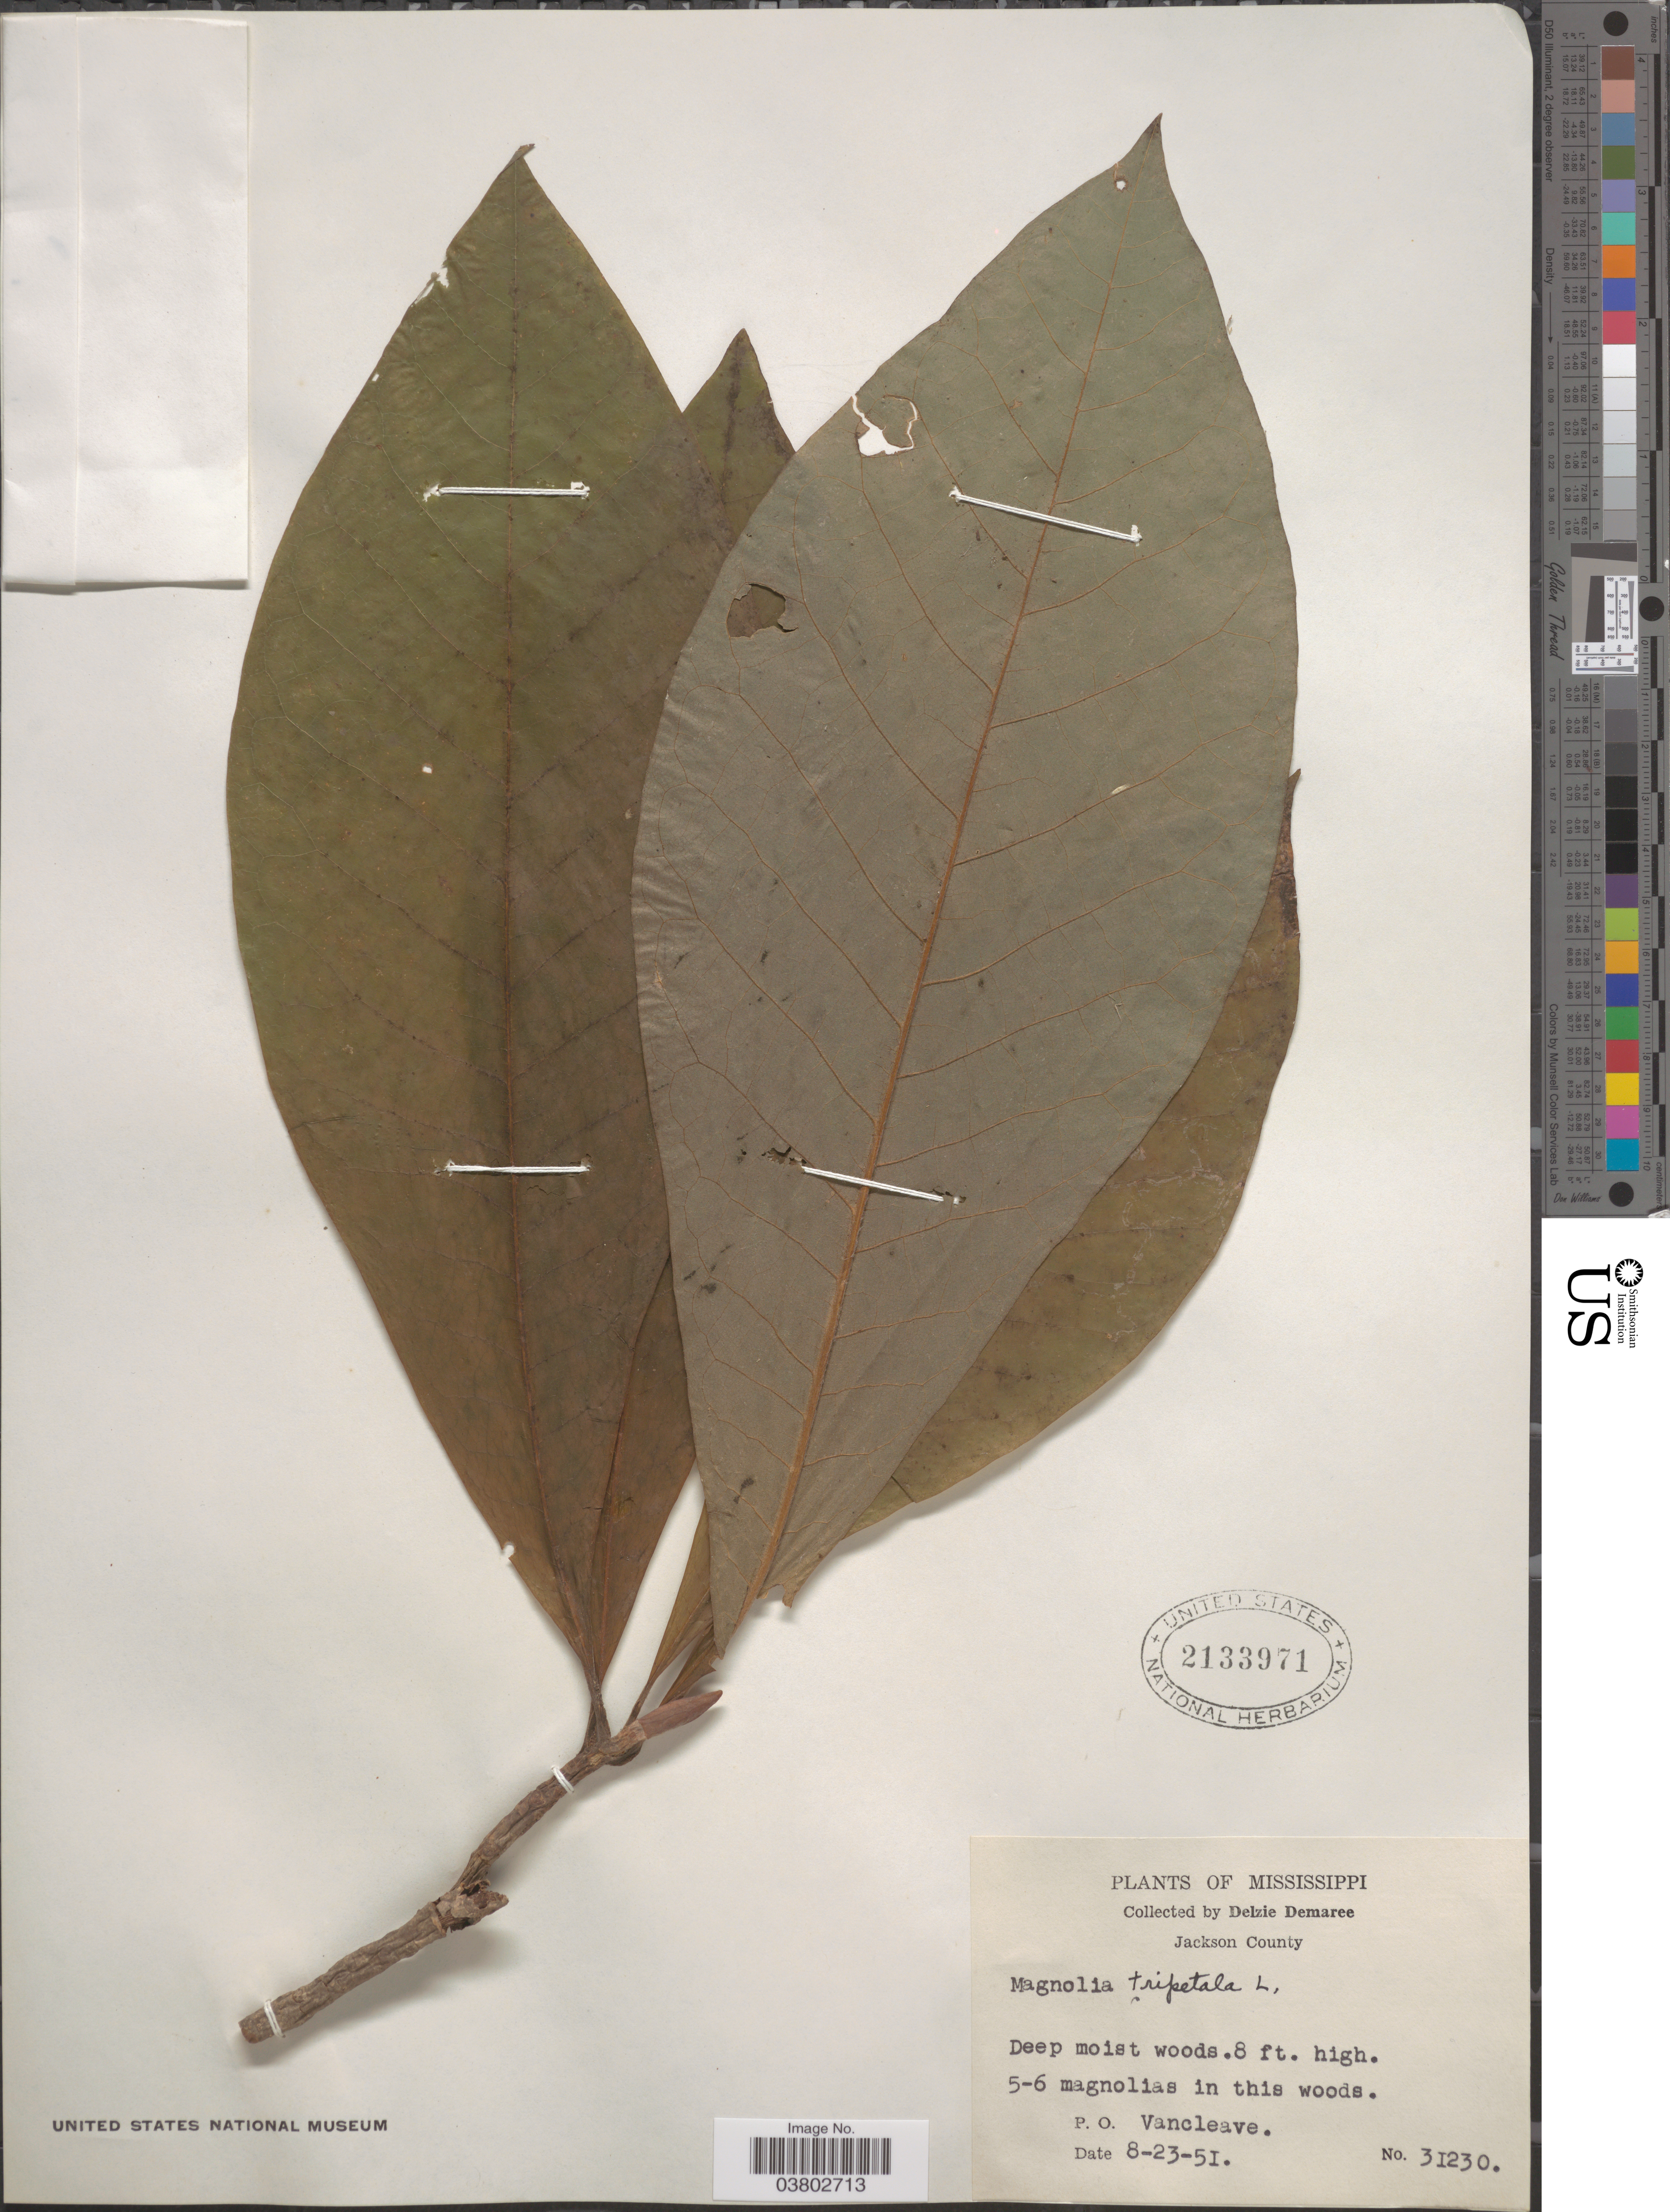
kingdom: Plantae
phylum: Tracheophyta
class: Magnoliopsida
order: Magnoliales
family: Magnoliaceae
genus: Magnolia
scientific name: Magnolia tripetala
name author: L.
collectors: D. Demaree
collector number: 31230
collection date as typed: Transcribed d/m/y: 23/8/51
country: United States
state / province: Mississippi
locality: Jackson County. P. O. Vancleave.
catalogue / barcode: US 2133971